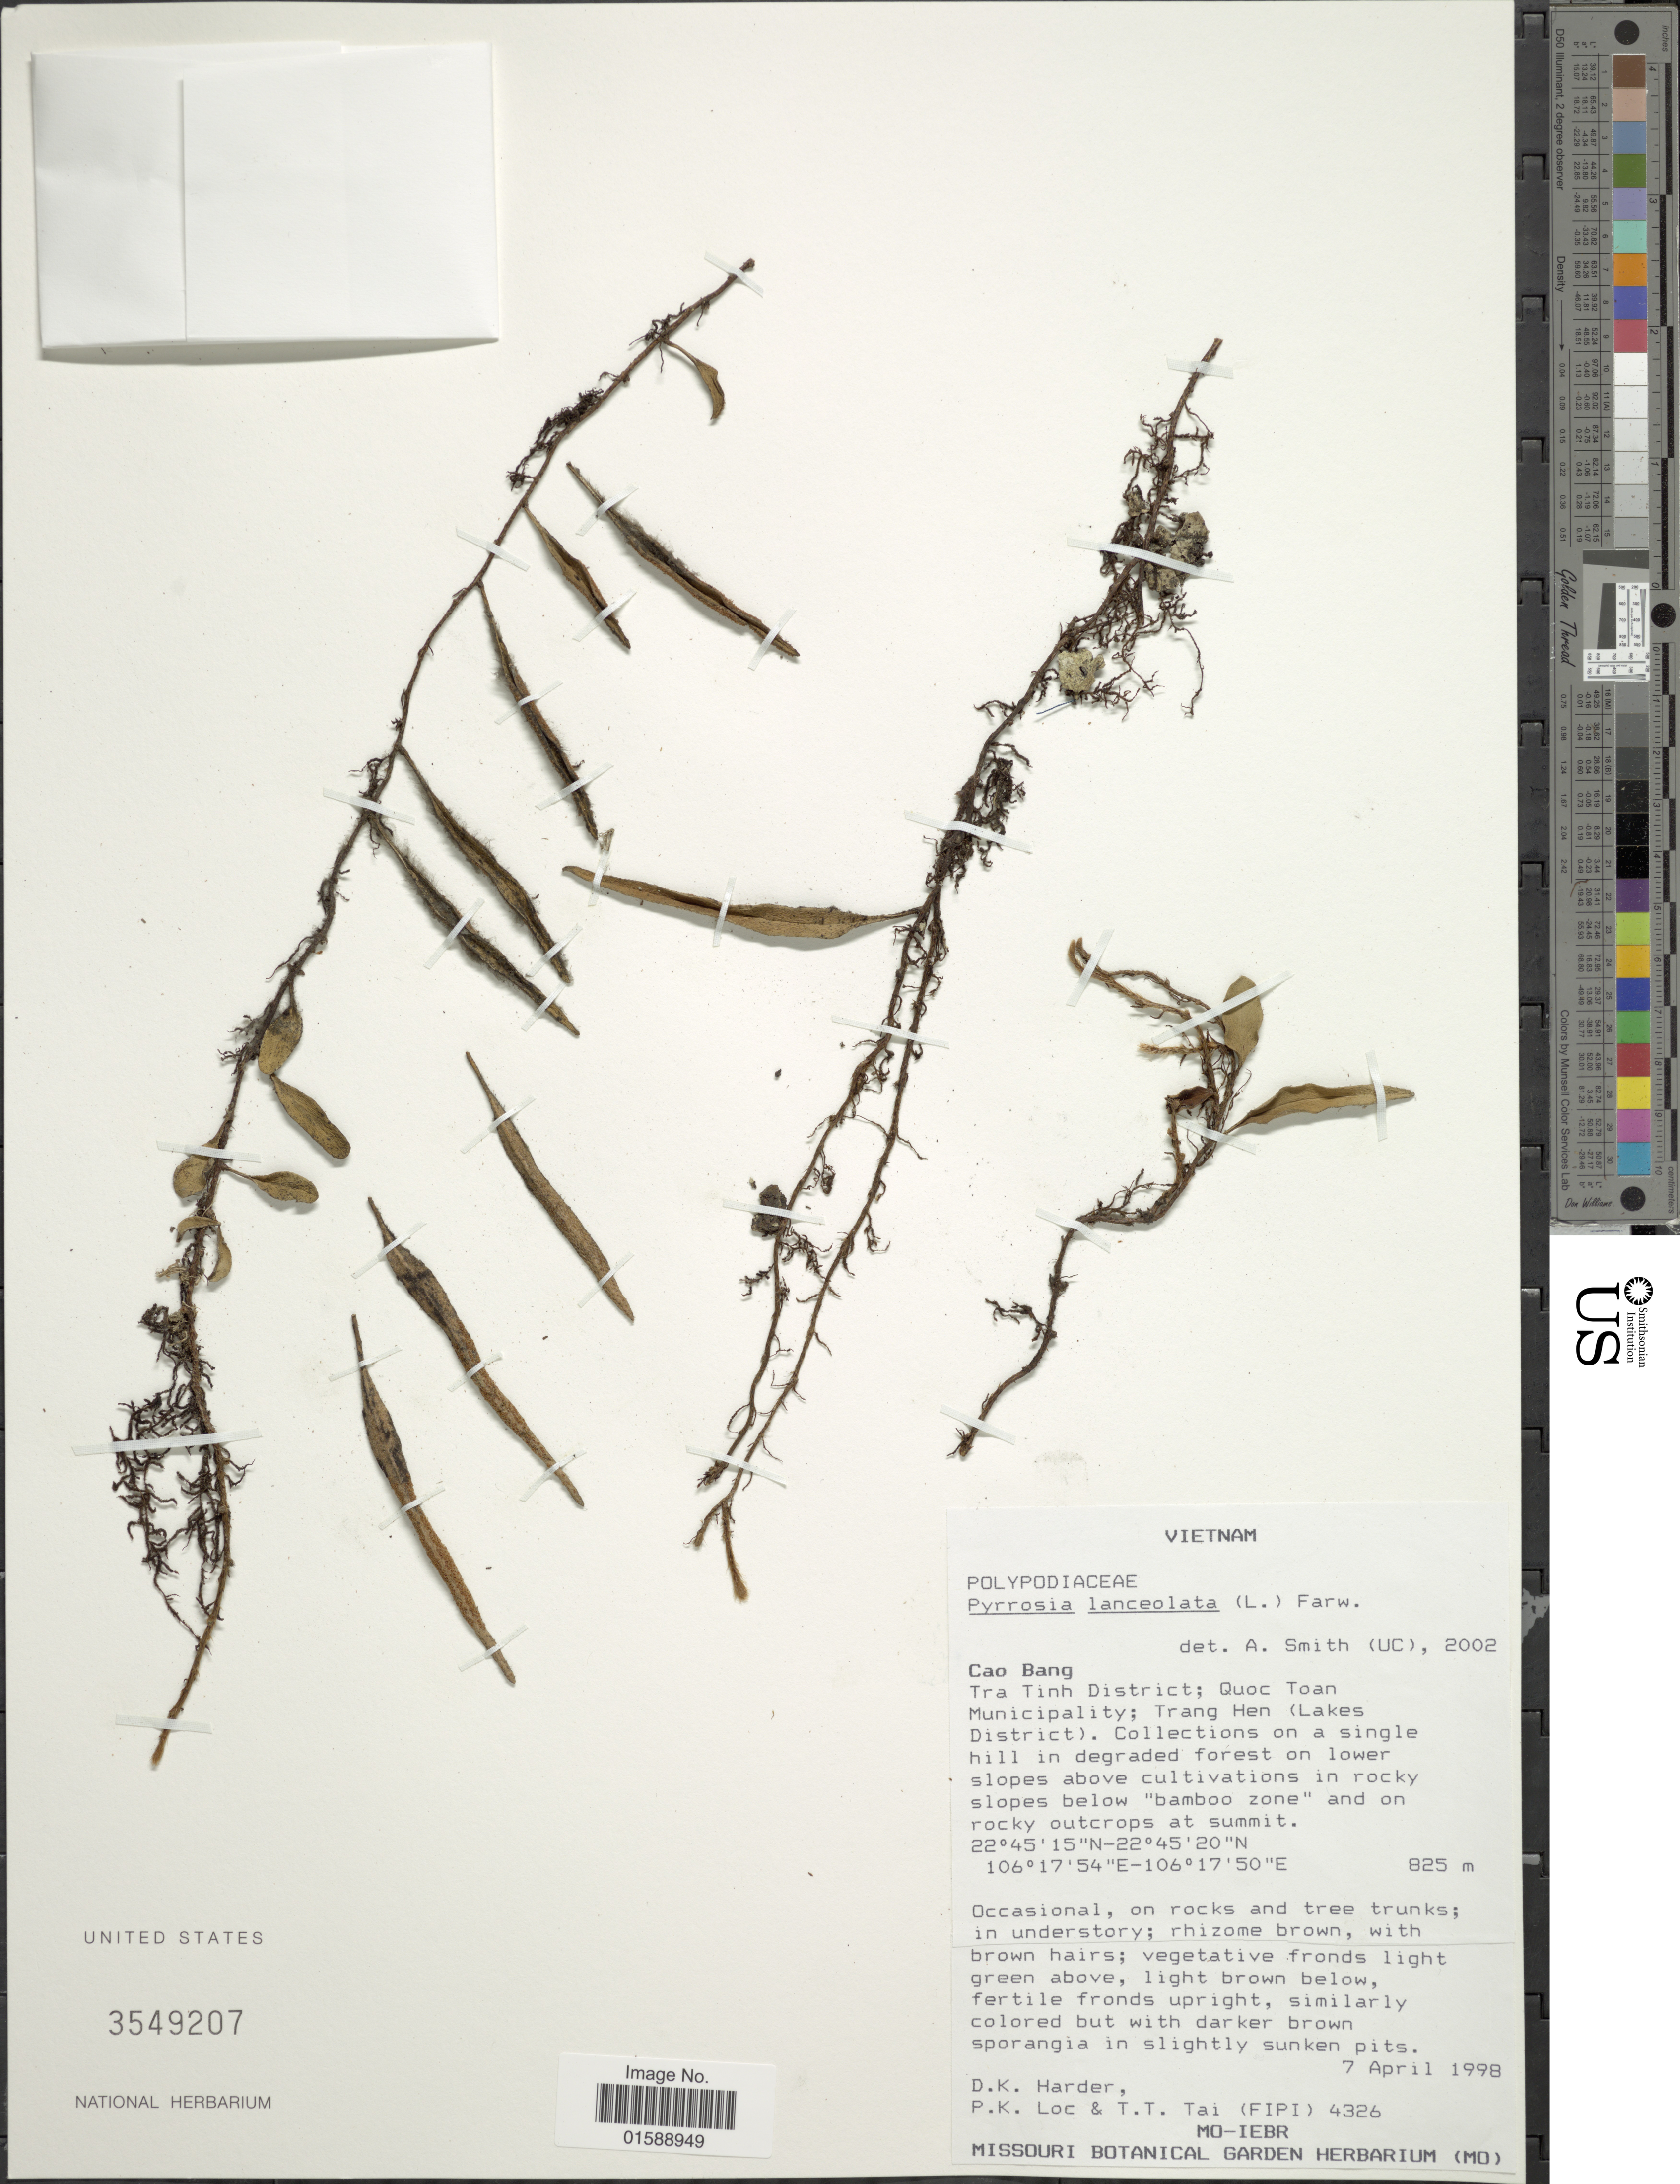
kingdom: Plantae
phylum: Tracheophyta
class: Polypodiopsida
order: Polypodiales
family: Polypodiaceae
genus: Pyrrosia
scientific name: Pyrrosia lanceolata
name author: (L.) Farw.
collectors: D. Harder, P. K. Lôc & T. Tai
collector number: (FIPI) 4326?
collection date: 1998-04-07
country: Vietnam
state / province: Cao Bang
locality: Tra Tinh District; Quoc Toan Municipality; Trang Hen (Lakes District). Collections on a single hill in degraded forest on lower slopes above cultivations in rocky slopes below "bamboo zone" and on rocky outcrops at summit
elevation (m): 825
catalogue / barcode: US 3549207